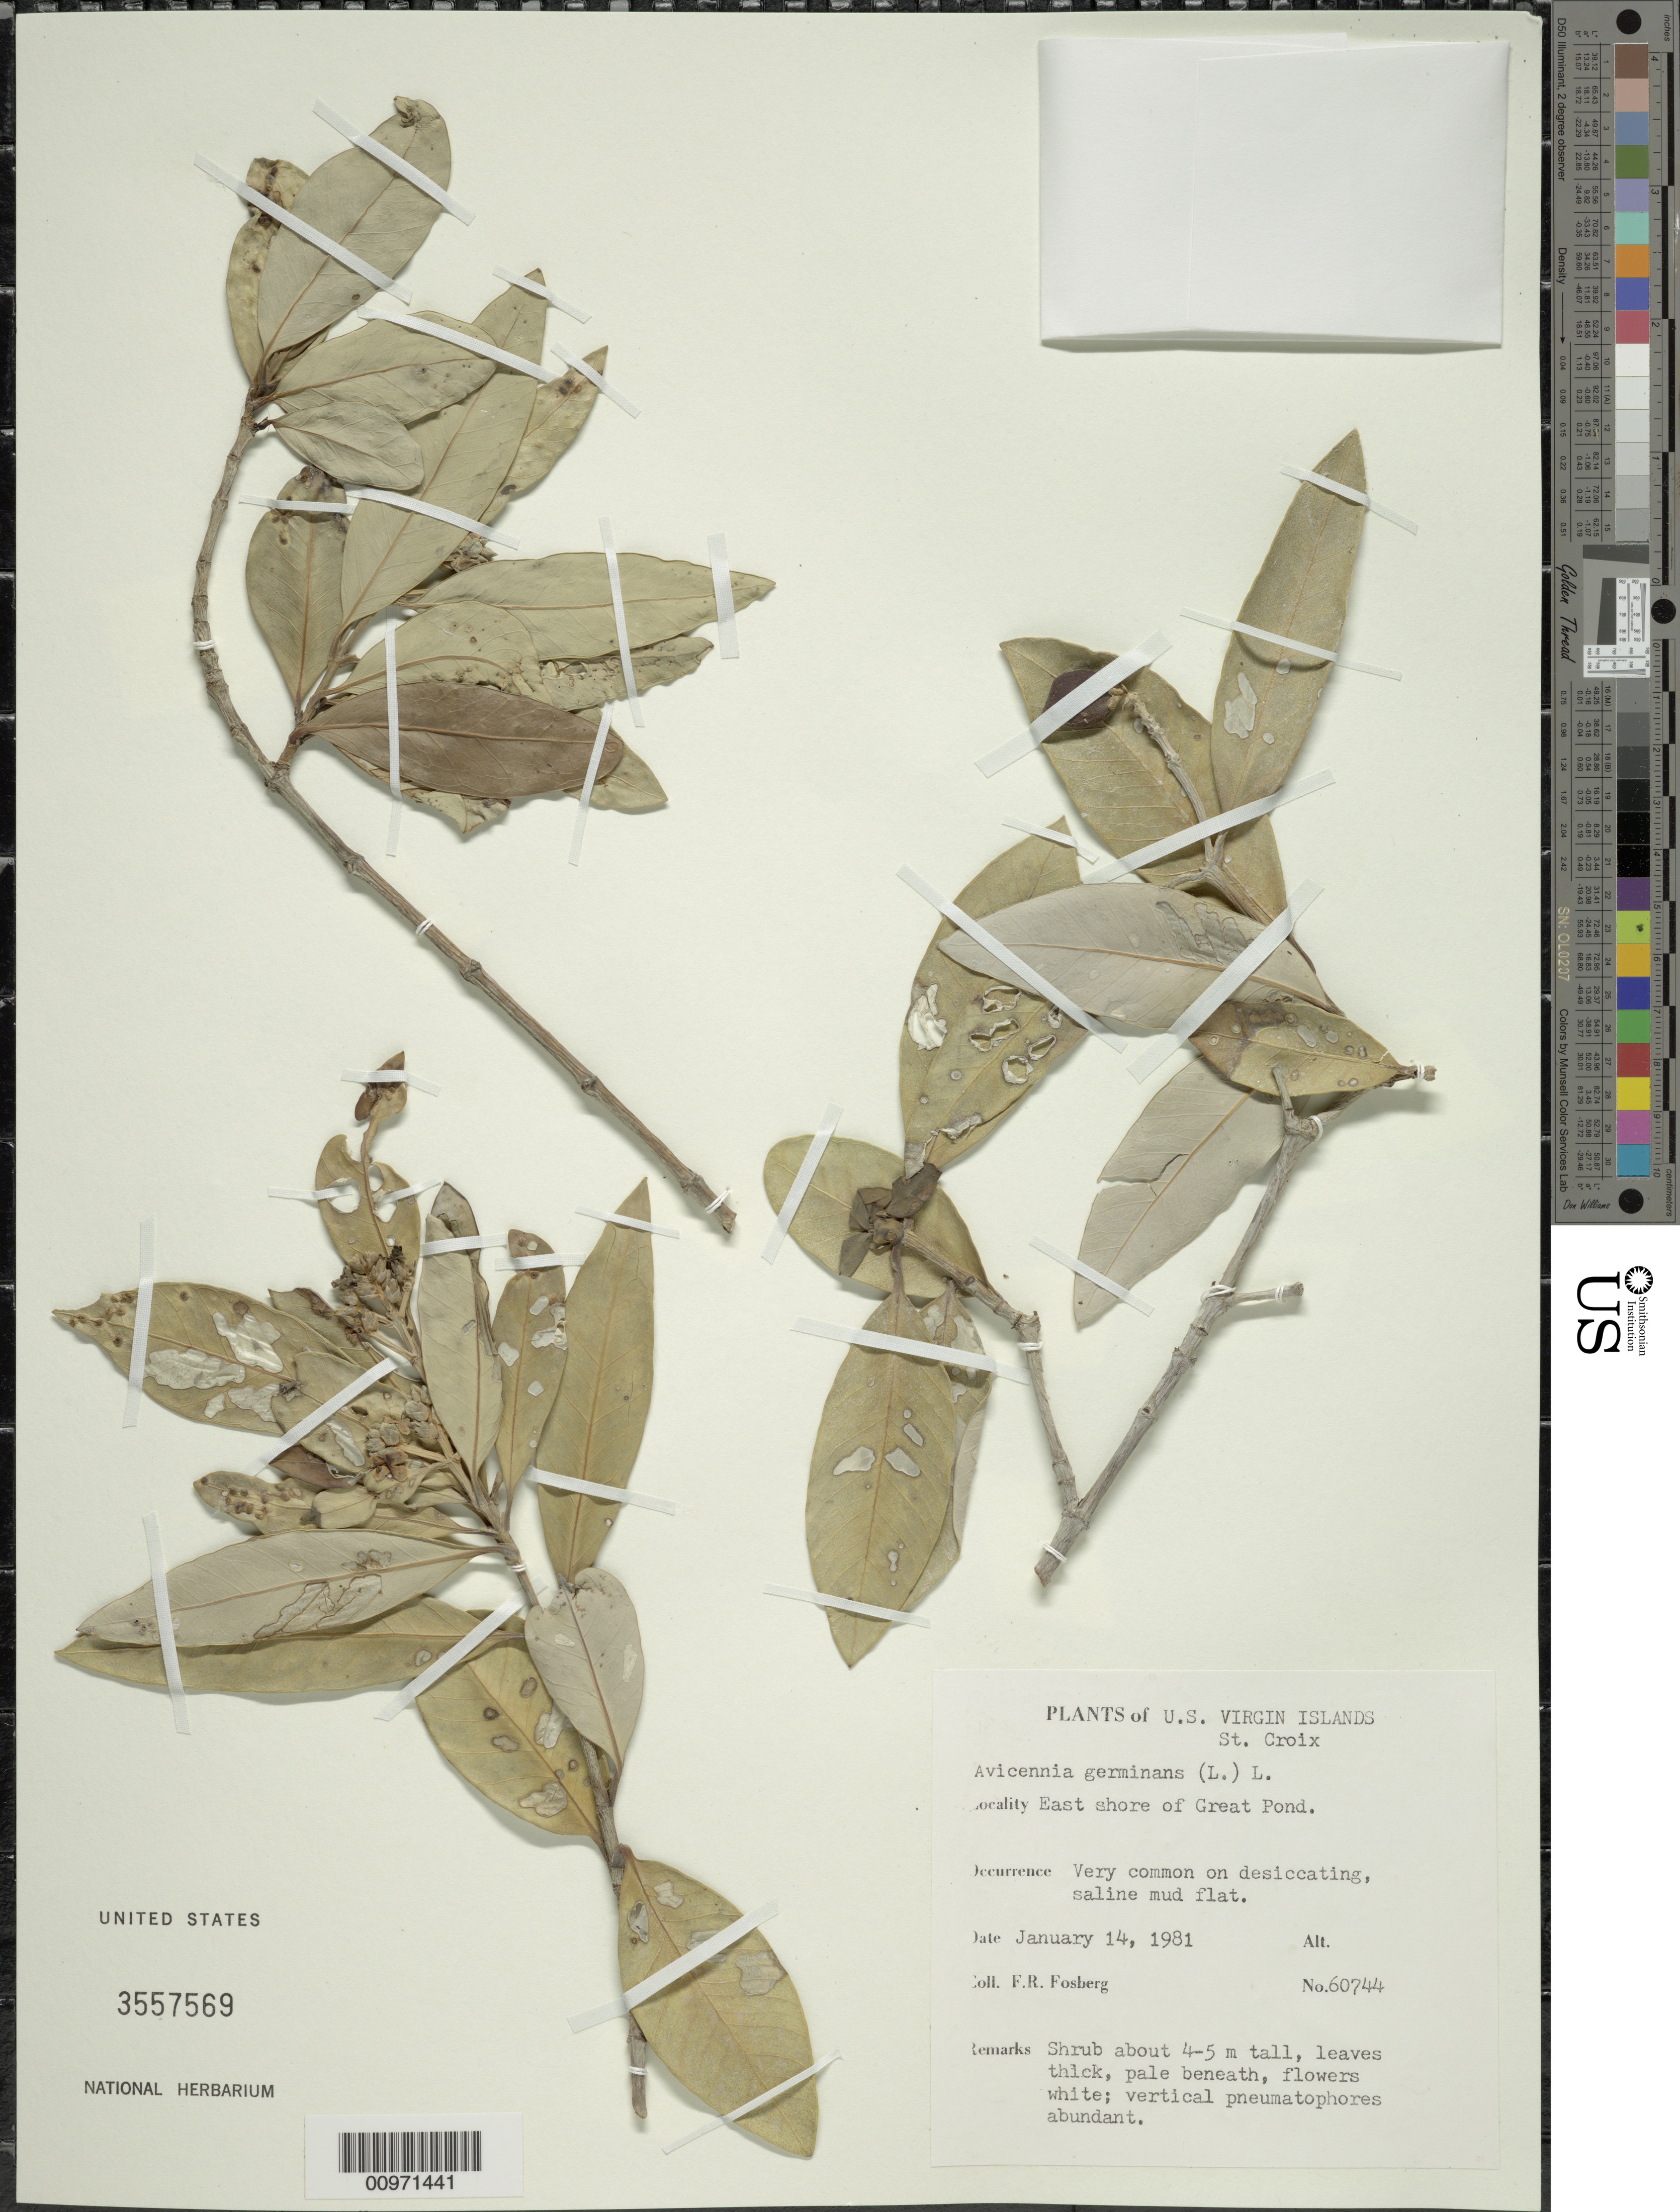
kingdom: Plantae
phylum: Tracheophyta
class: Magnoliopsida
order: Lamiales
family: Acanthaceae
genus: Avicennia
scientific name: Avicennia germinans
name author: (L.) L.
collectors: F. R. Fosberg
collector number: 60744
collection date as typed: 14 Jan 1981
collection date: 1981-01-14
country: U.S. Virgin Islands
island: St. Croix I.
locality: East shore of Great Pond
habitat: On desiccating, saline mud flat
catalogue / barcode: US 3557569